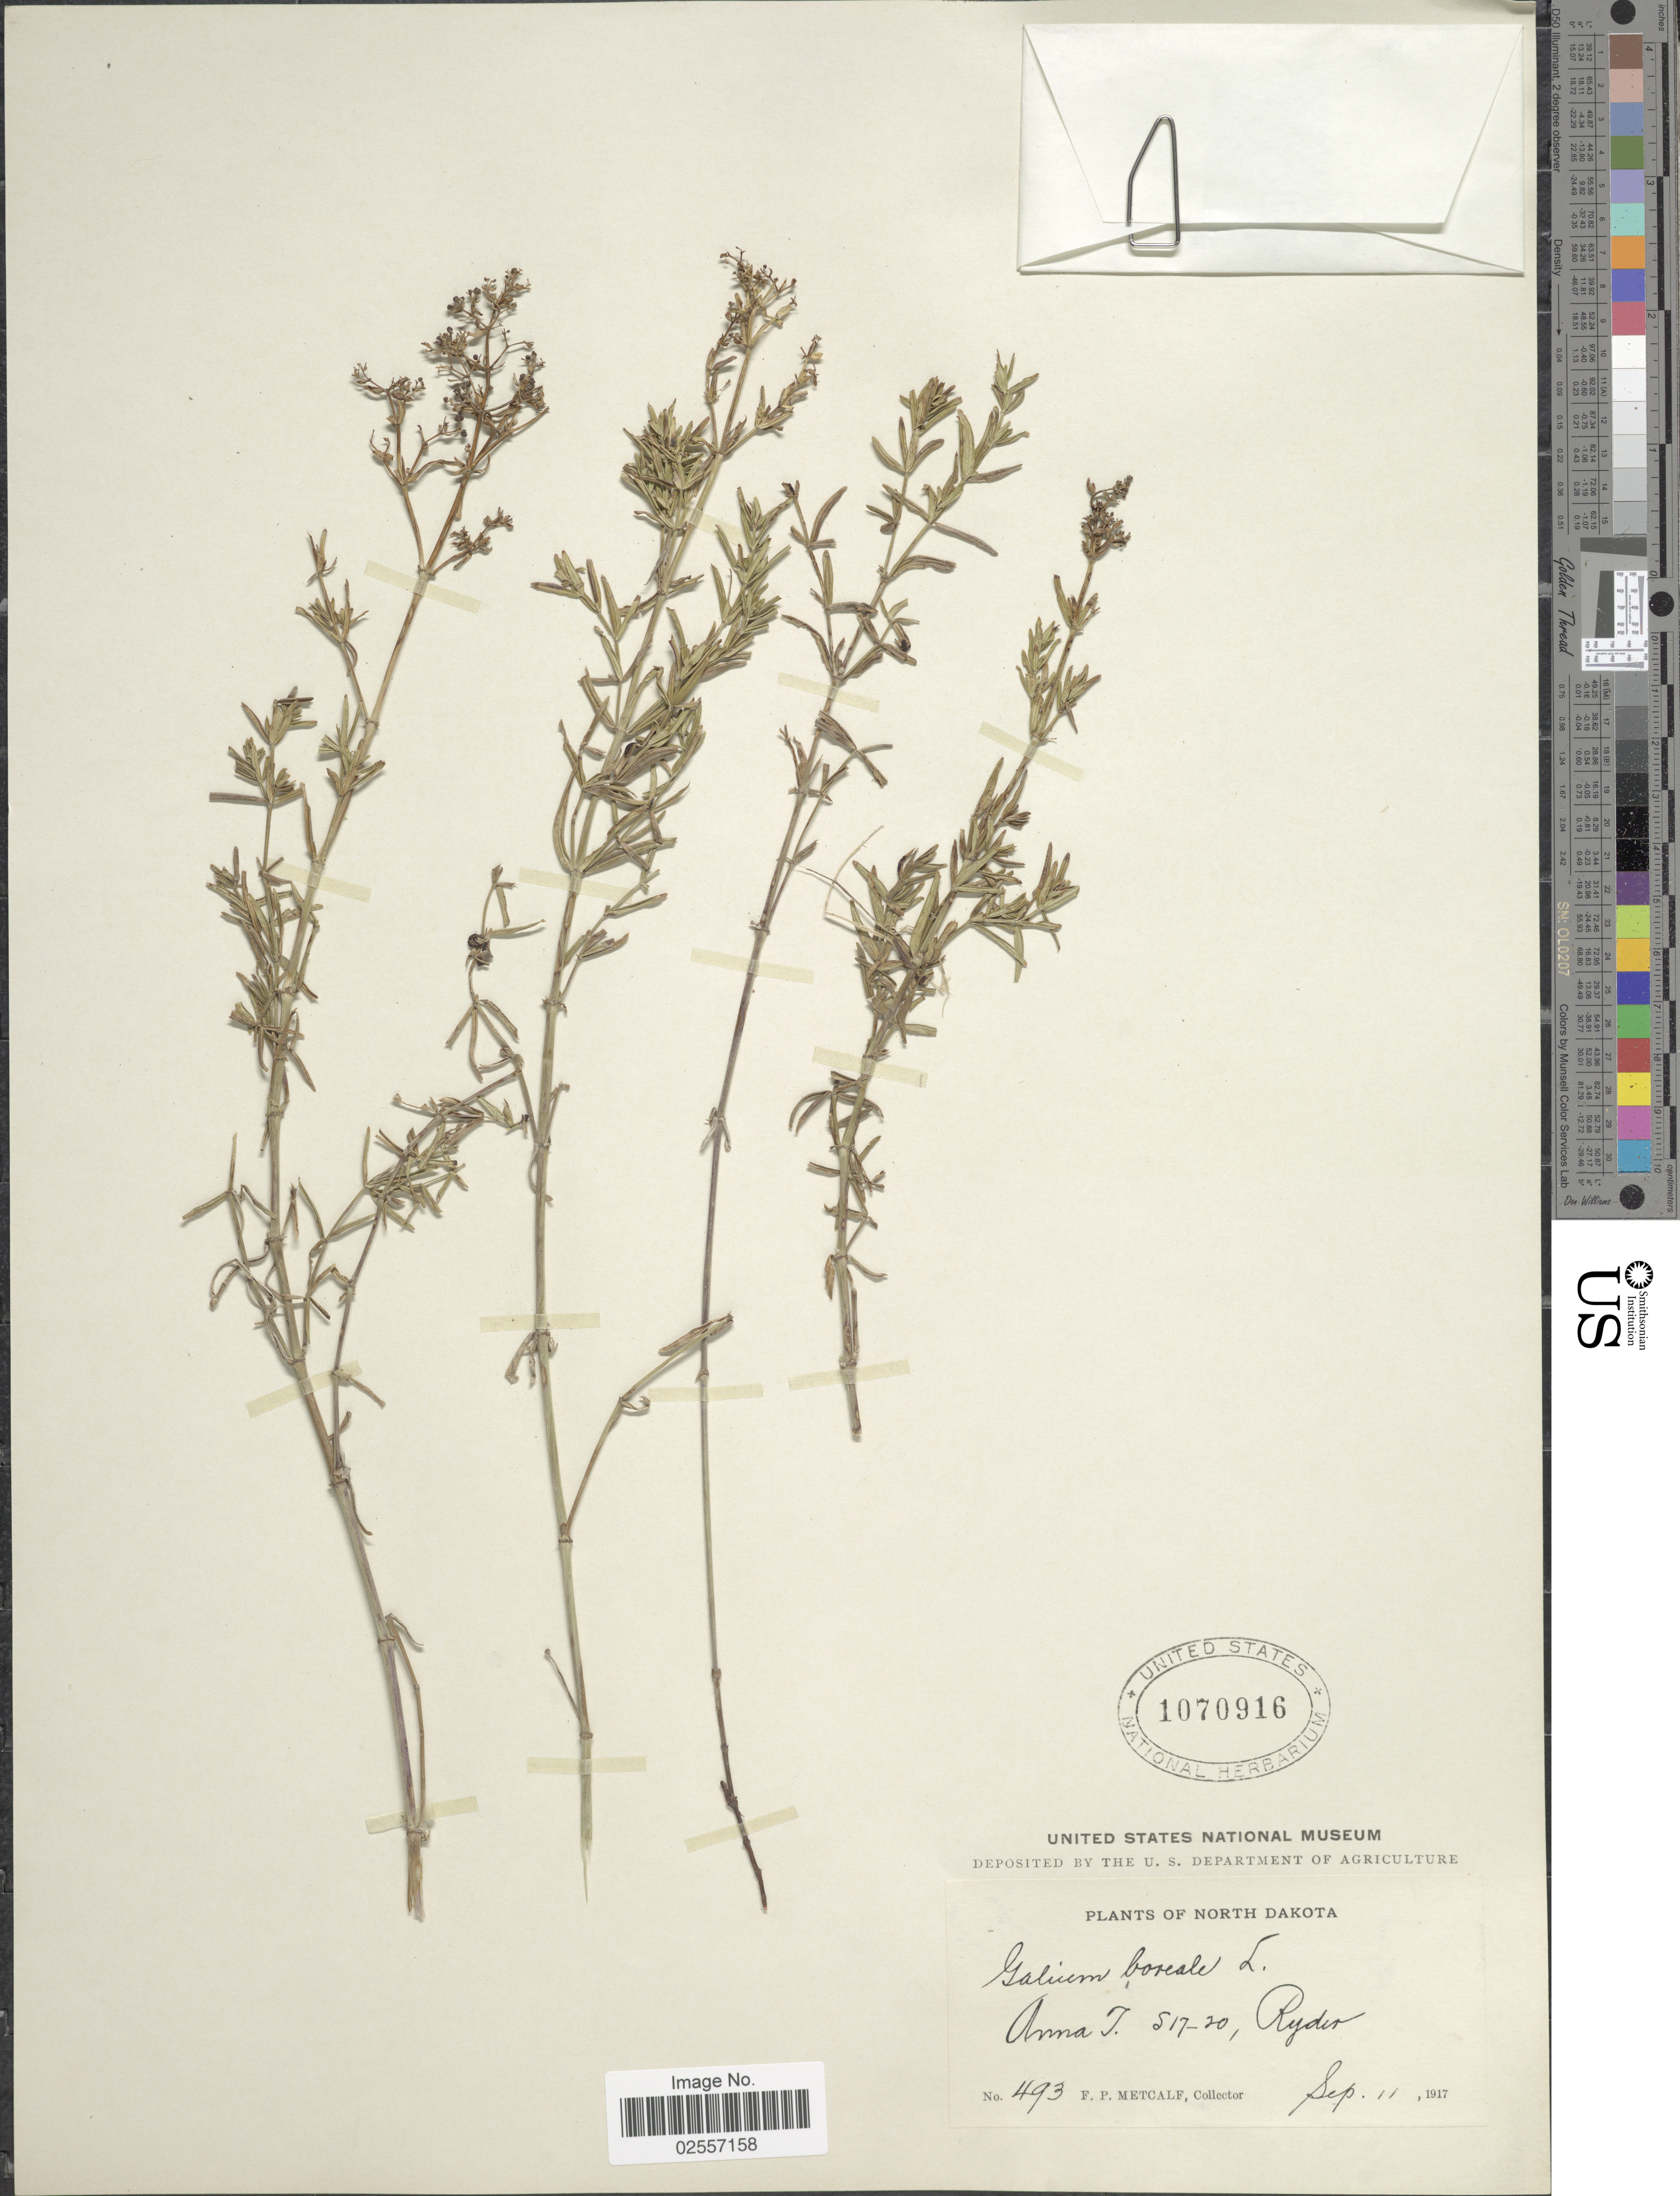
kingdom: Plantae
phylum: Tracheophyta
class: Magnoliopsida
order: Gentianales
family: Rubiaceae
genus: Galium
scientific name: Galium boreale L.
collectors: F. Metcalf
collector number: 493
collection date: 1917-09-11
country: United States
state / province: North Dakota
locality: Anna T. S17-20, Ryder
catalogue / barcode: US 1070916